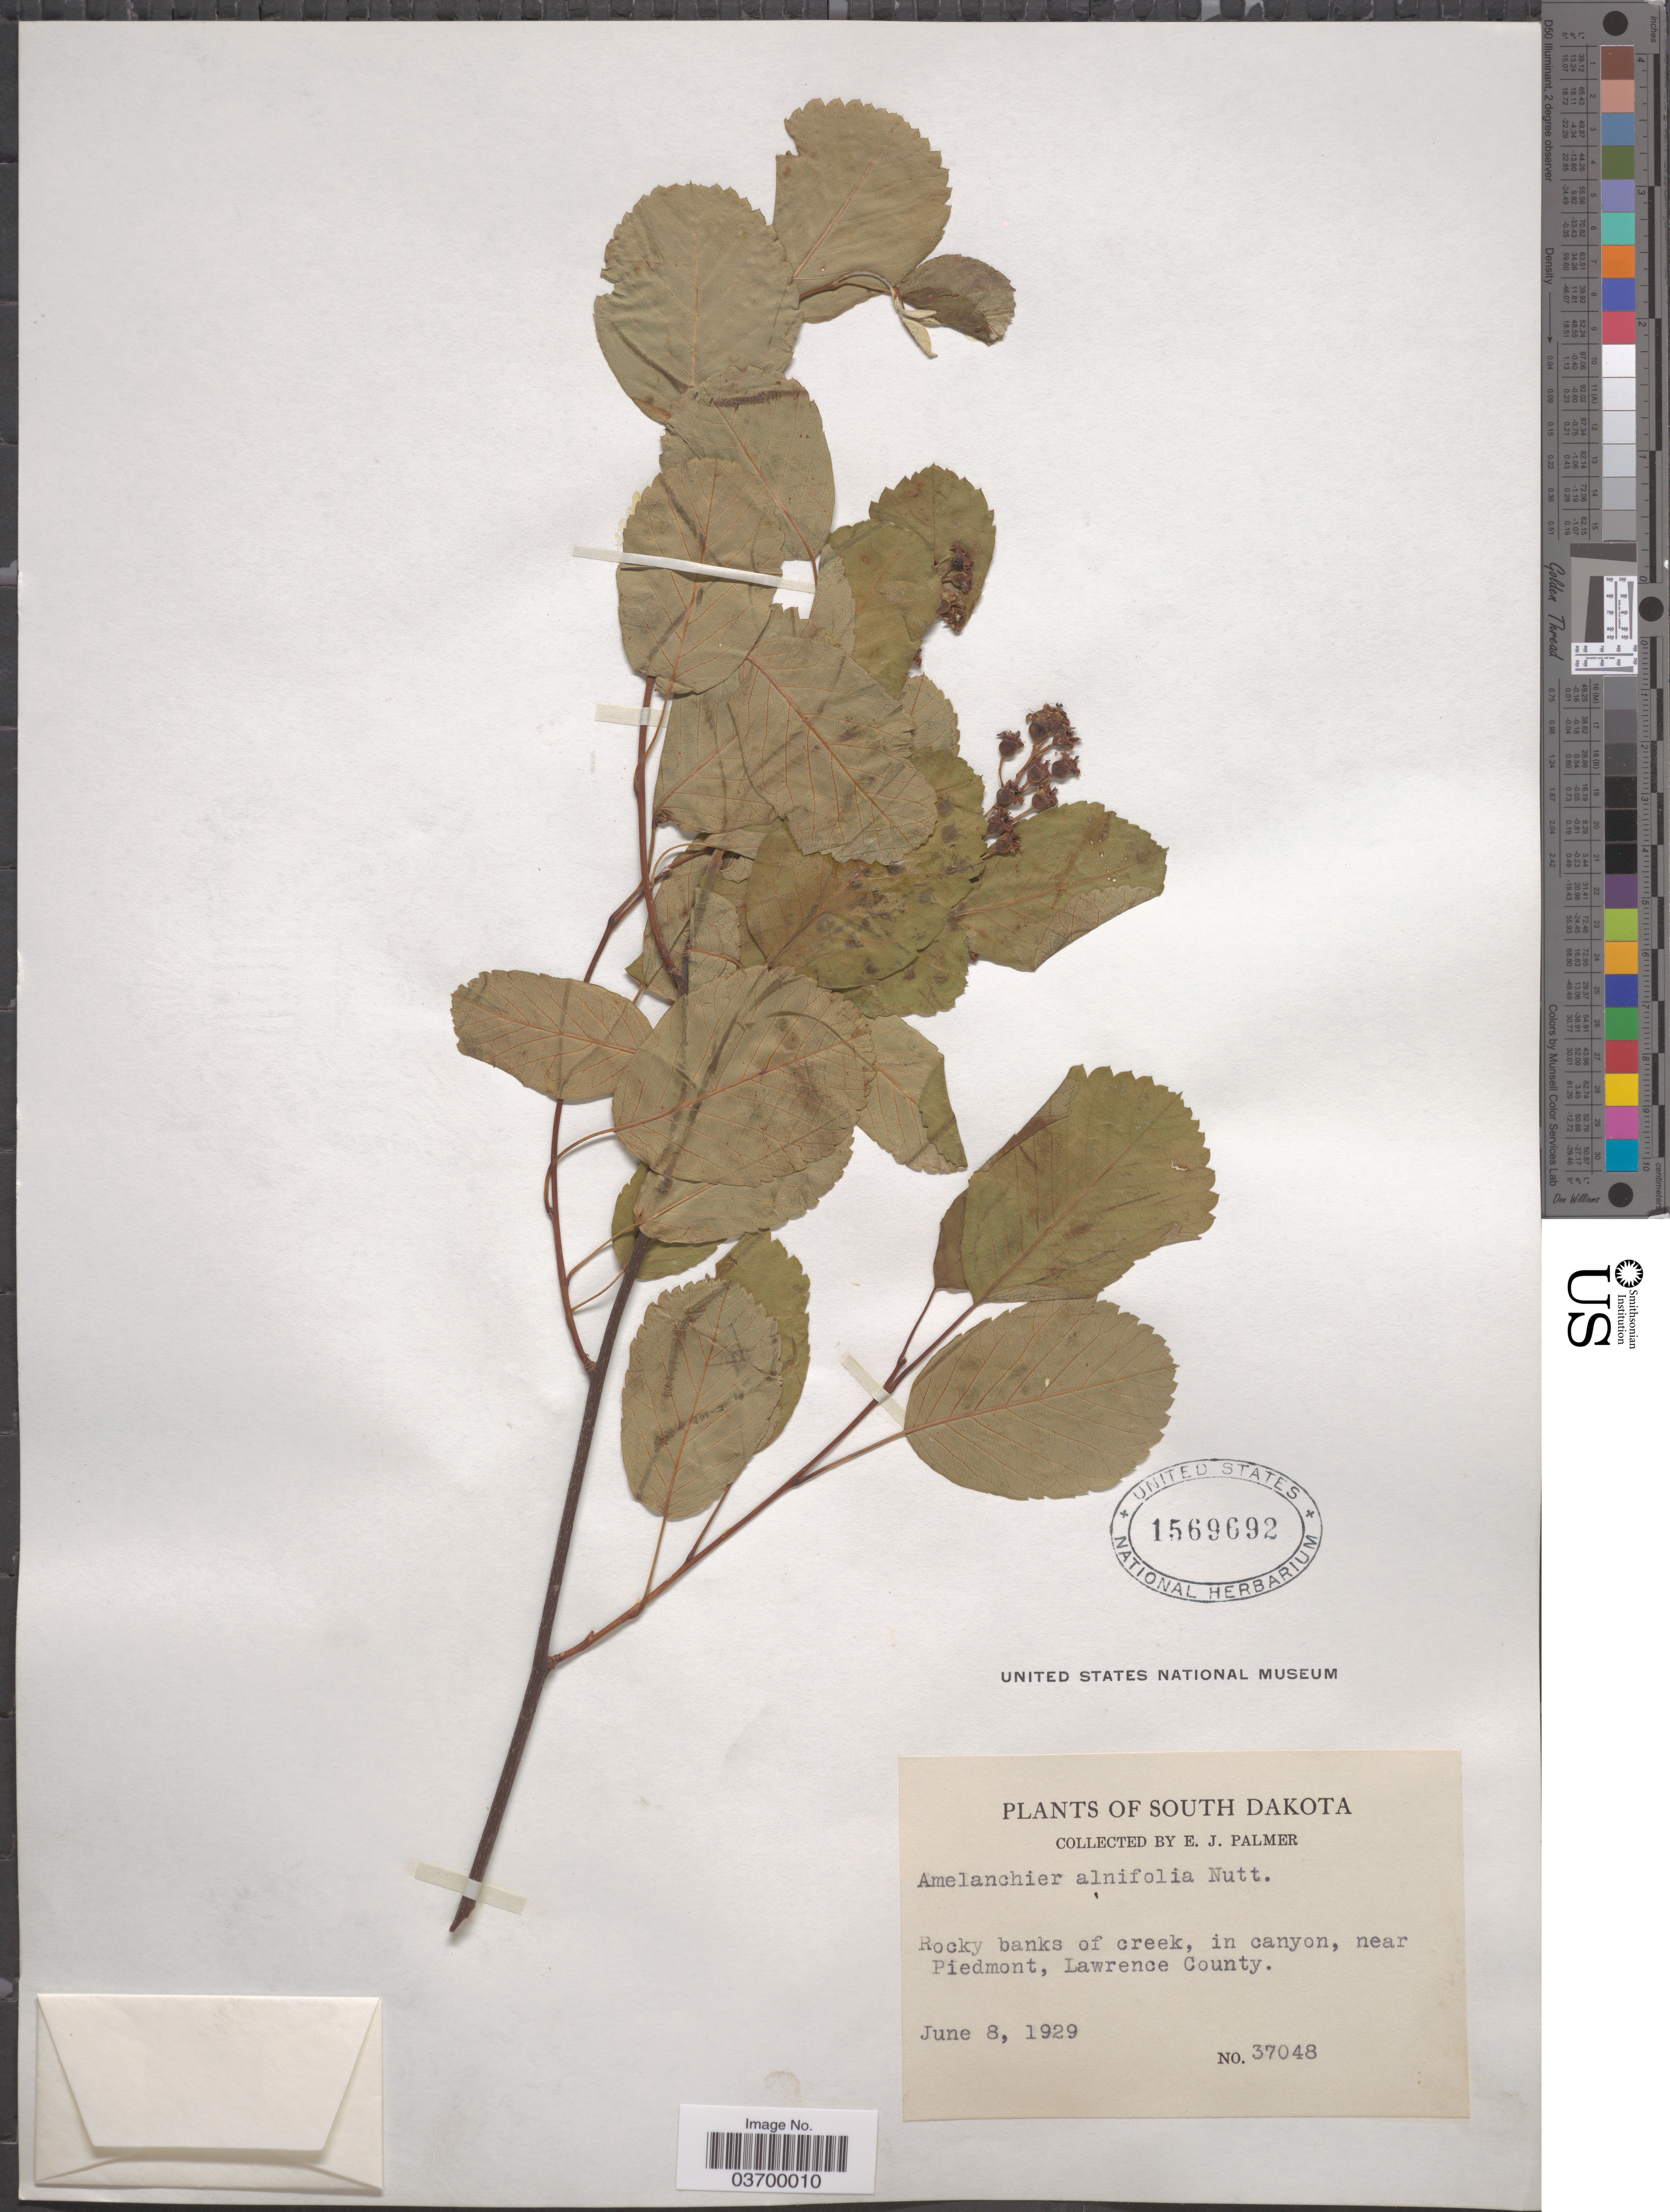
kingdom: Plantae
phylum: Tracheophyta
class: Magnoliopsida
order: Rosales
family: Rosaceae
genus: Amelanchier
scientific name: Amelanchier alnifolia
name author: (Nutt.) Nutt. ex M. Roem.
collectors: E. J. Palmer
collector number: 37048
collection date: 1929-06-08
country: United States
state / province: South Dakota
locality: Rocky banks of creek, in canyon, near Piedmont, Lawrence County.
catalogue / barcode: US 1569692